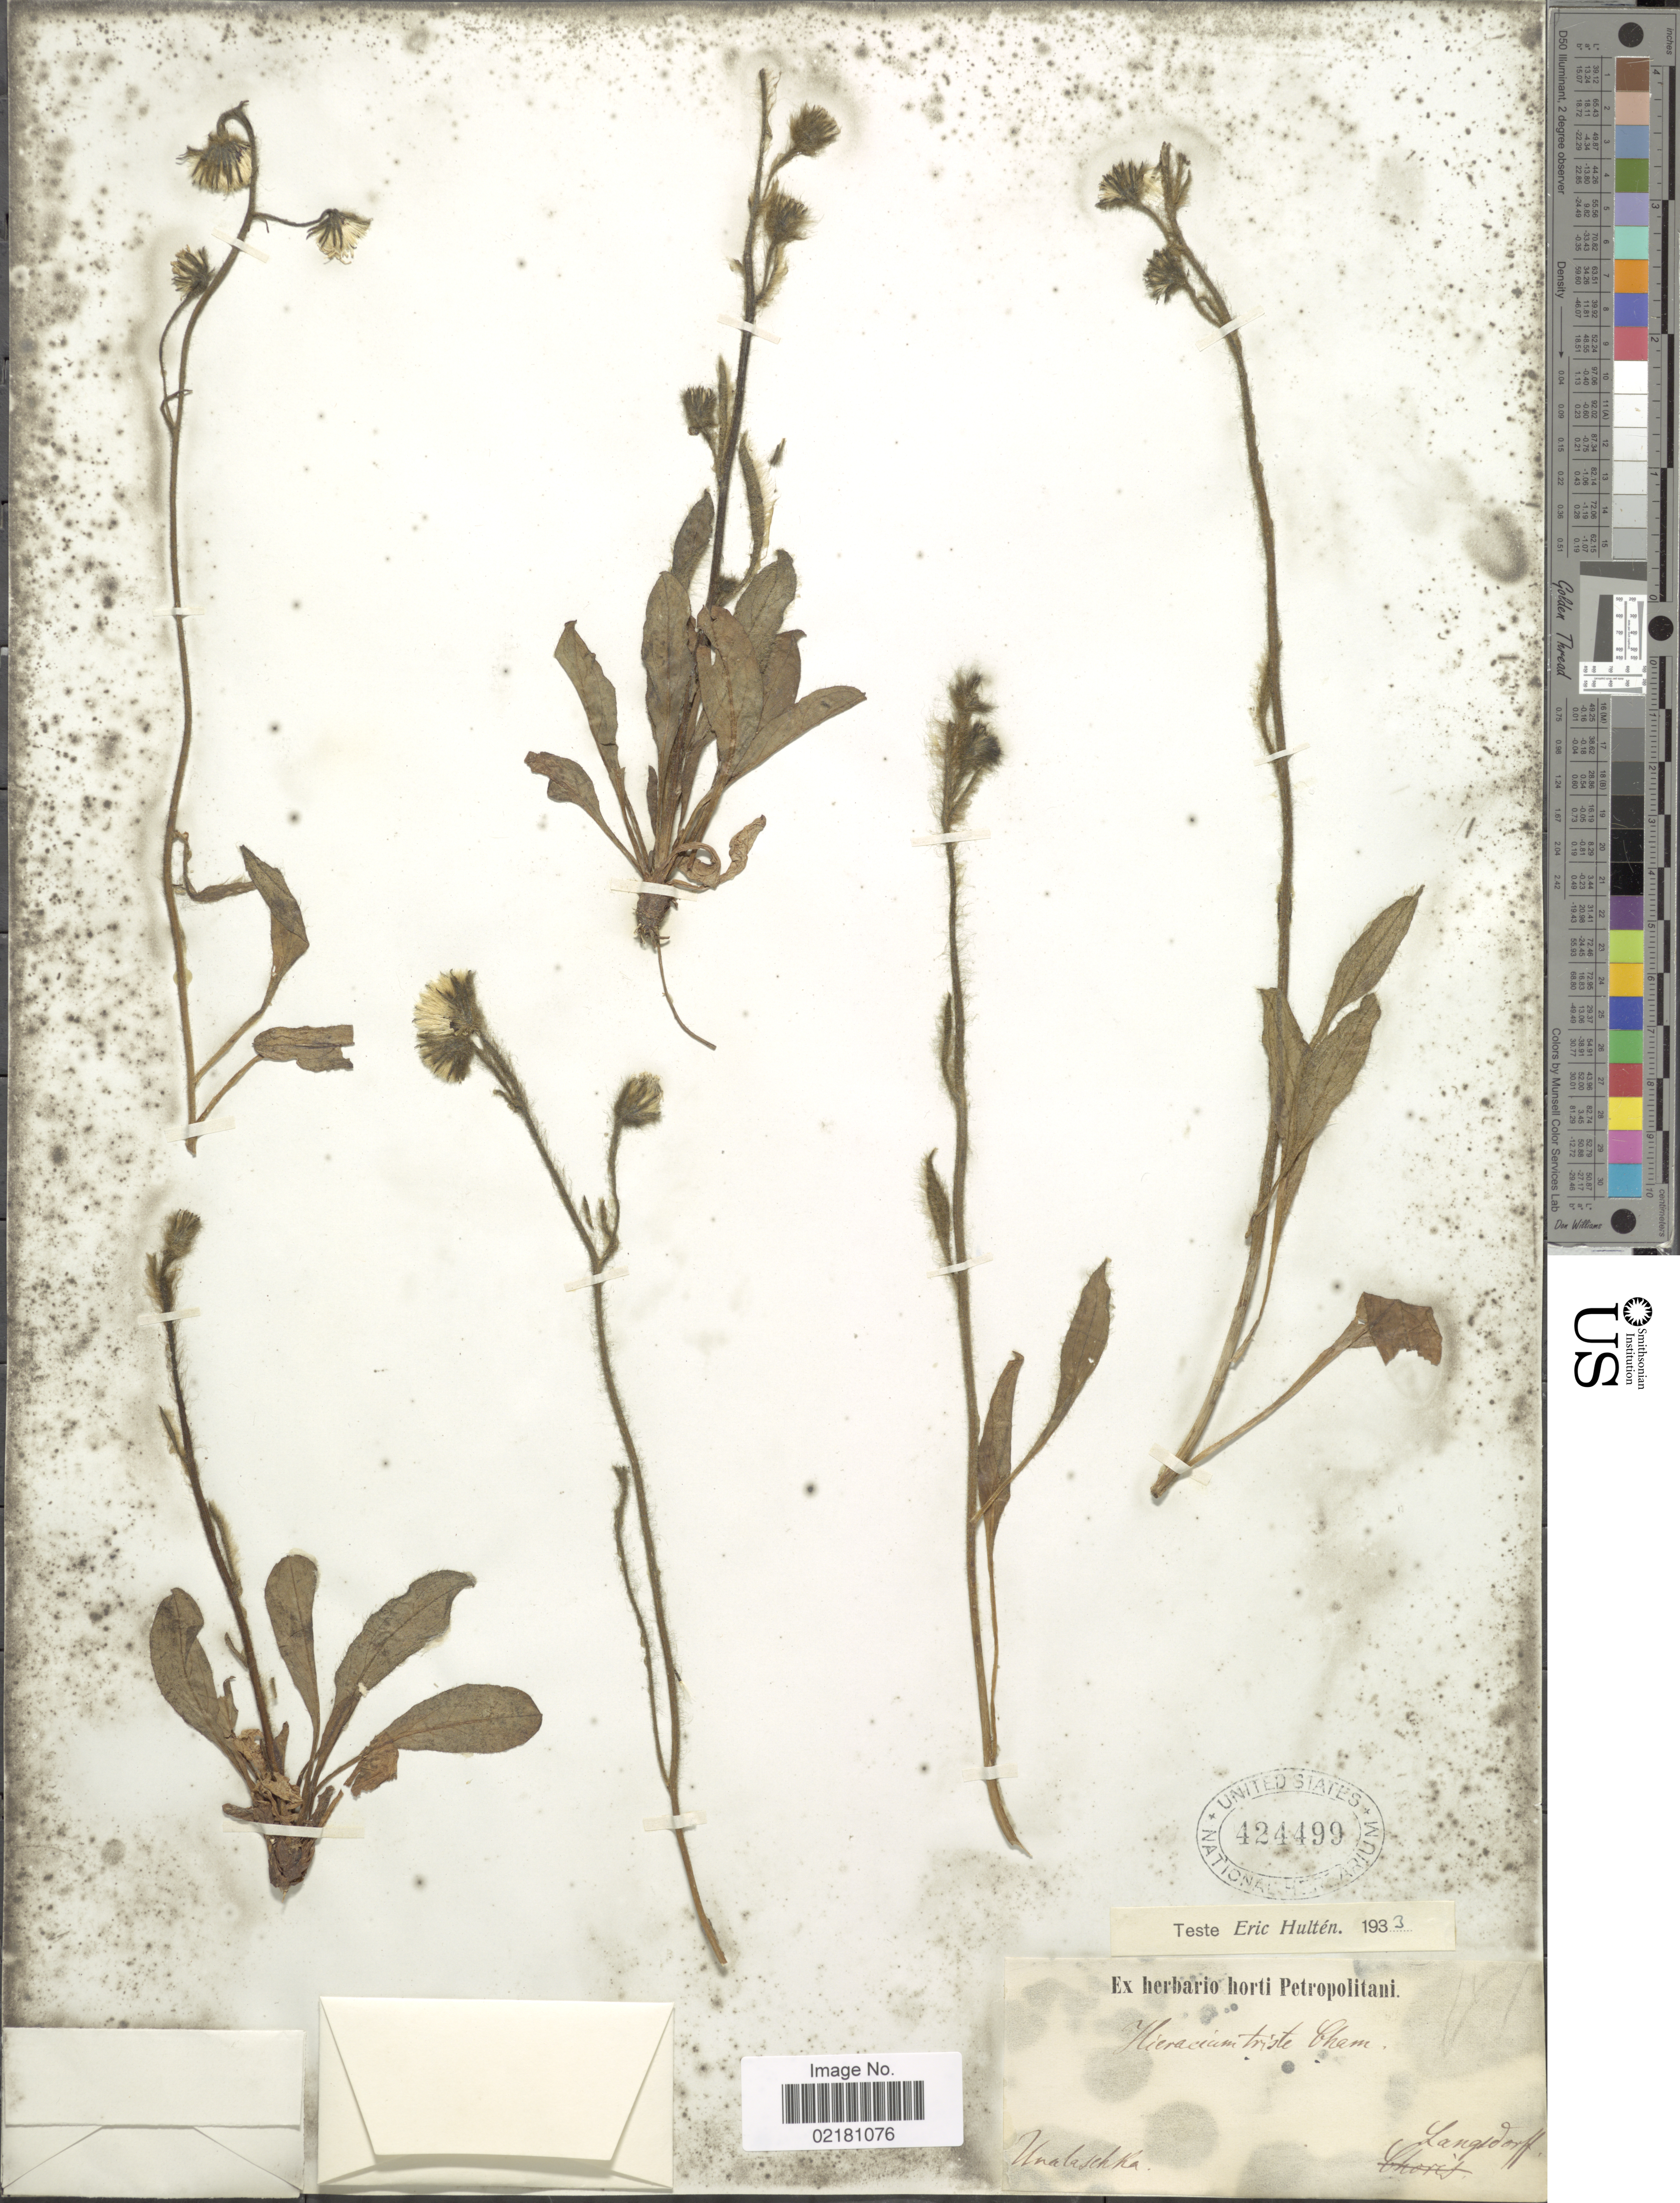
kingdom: Plantae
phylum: Tracheophyta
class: Magnoliopsida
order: Asterales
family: Asteraceae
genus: Hieracium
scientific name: Hieracium triste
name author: Willd. ex Spreng.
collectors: G. H. von Langsdorff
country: United States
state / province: Alaska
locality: Unalaska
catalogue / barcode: US 424499